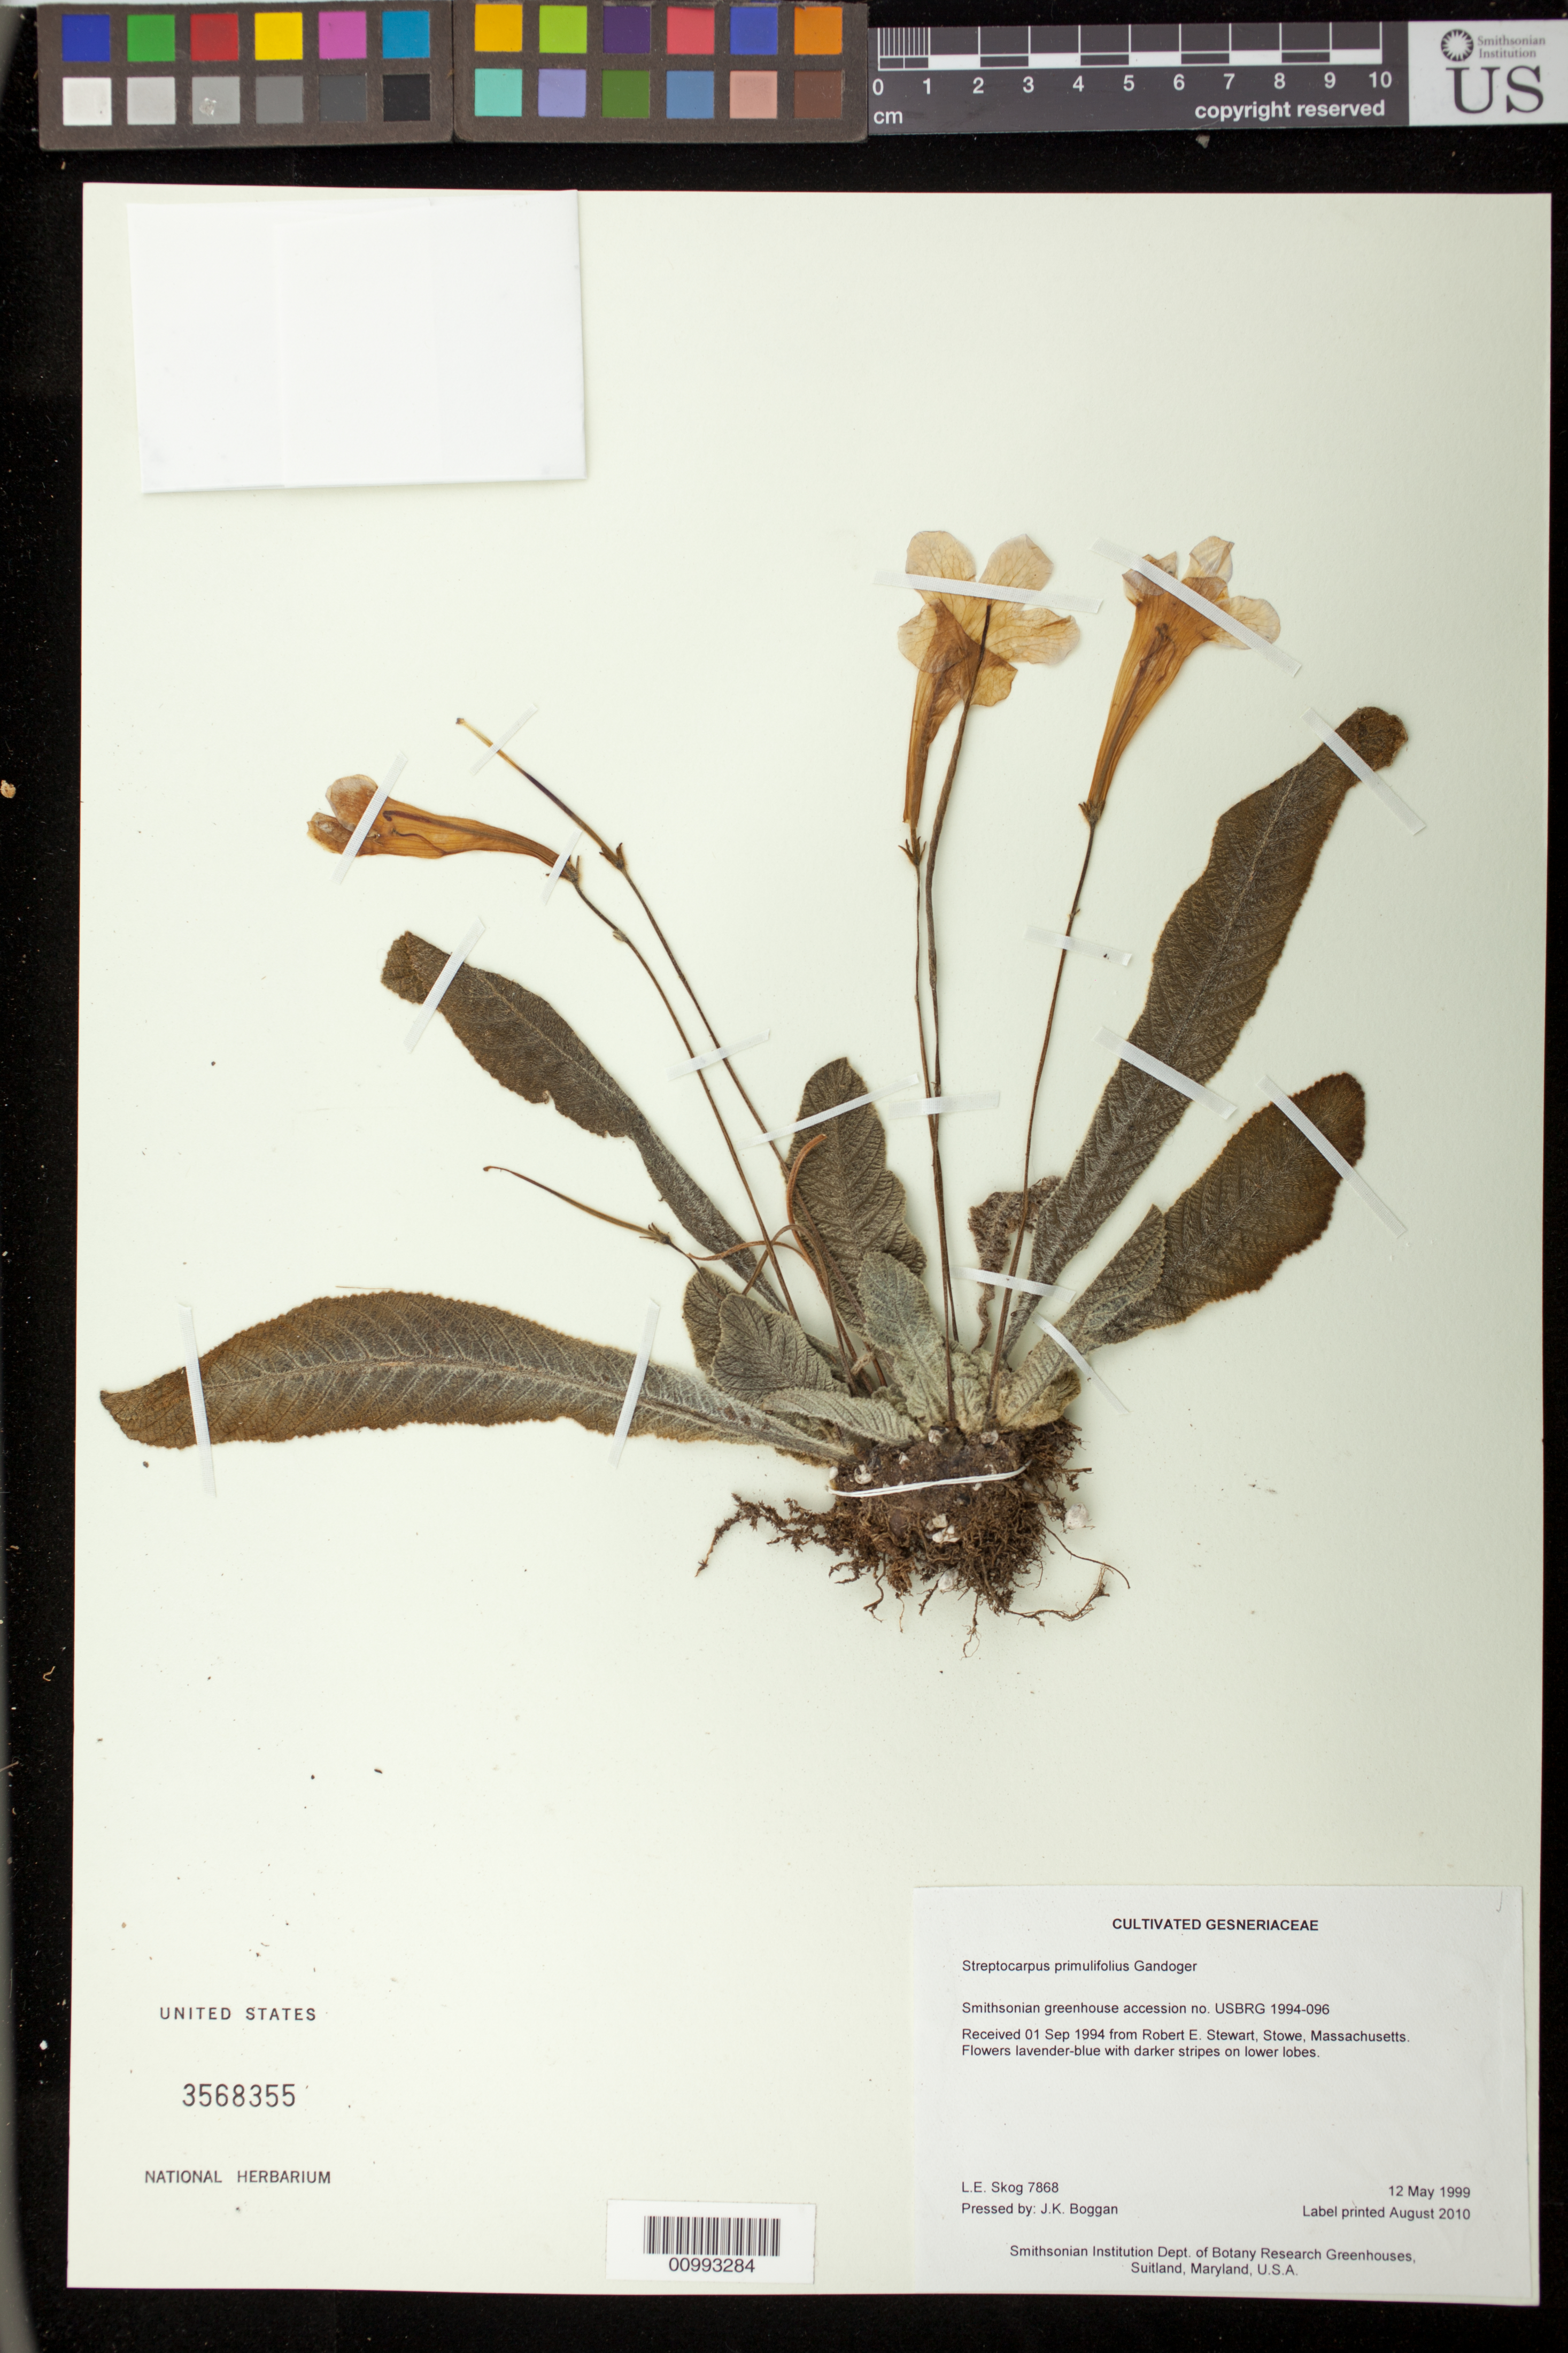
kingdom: Plantae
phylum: Tracheophyta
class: Magnoliopsida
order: Lamiales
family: Gesneriaceae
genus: Streptocarpus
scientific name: Streptocarpus primulifolius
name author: Gand.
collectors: L. E. Skog & J. K. Boggan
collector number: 7868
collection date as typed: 12 May 1999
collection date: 1999-05-12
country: United States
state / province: Maryland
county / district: Prince George's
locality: Smithsonian Institution Dept. of Botany Research Greenhouses, Suitland, Maryland, U.S.A.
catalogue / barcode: US 3568355